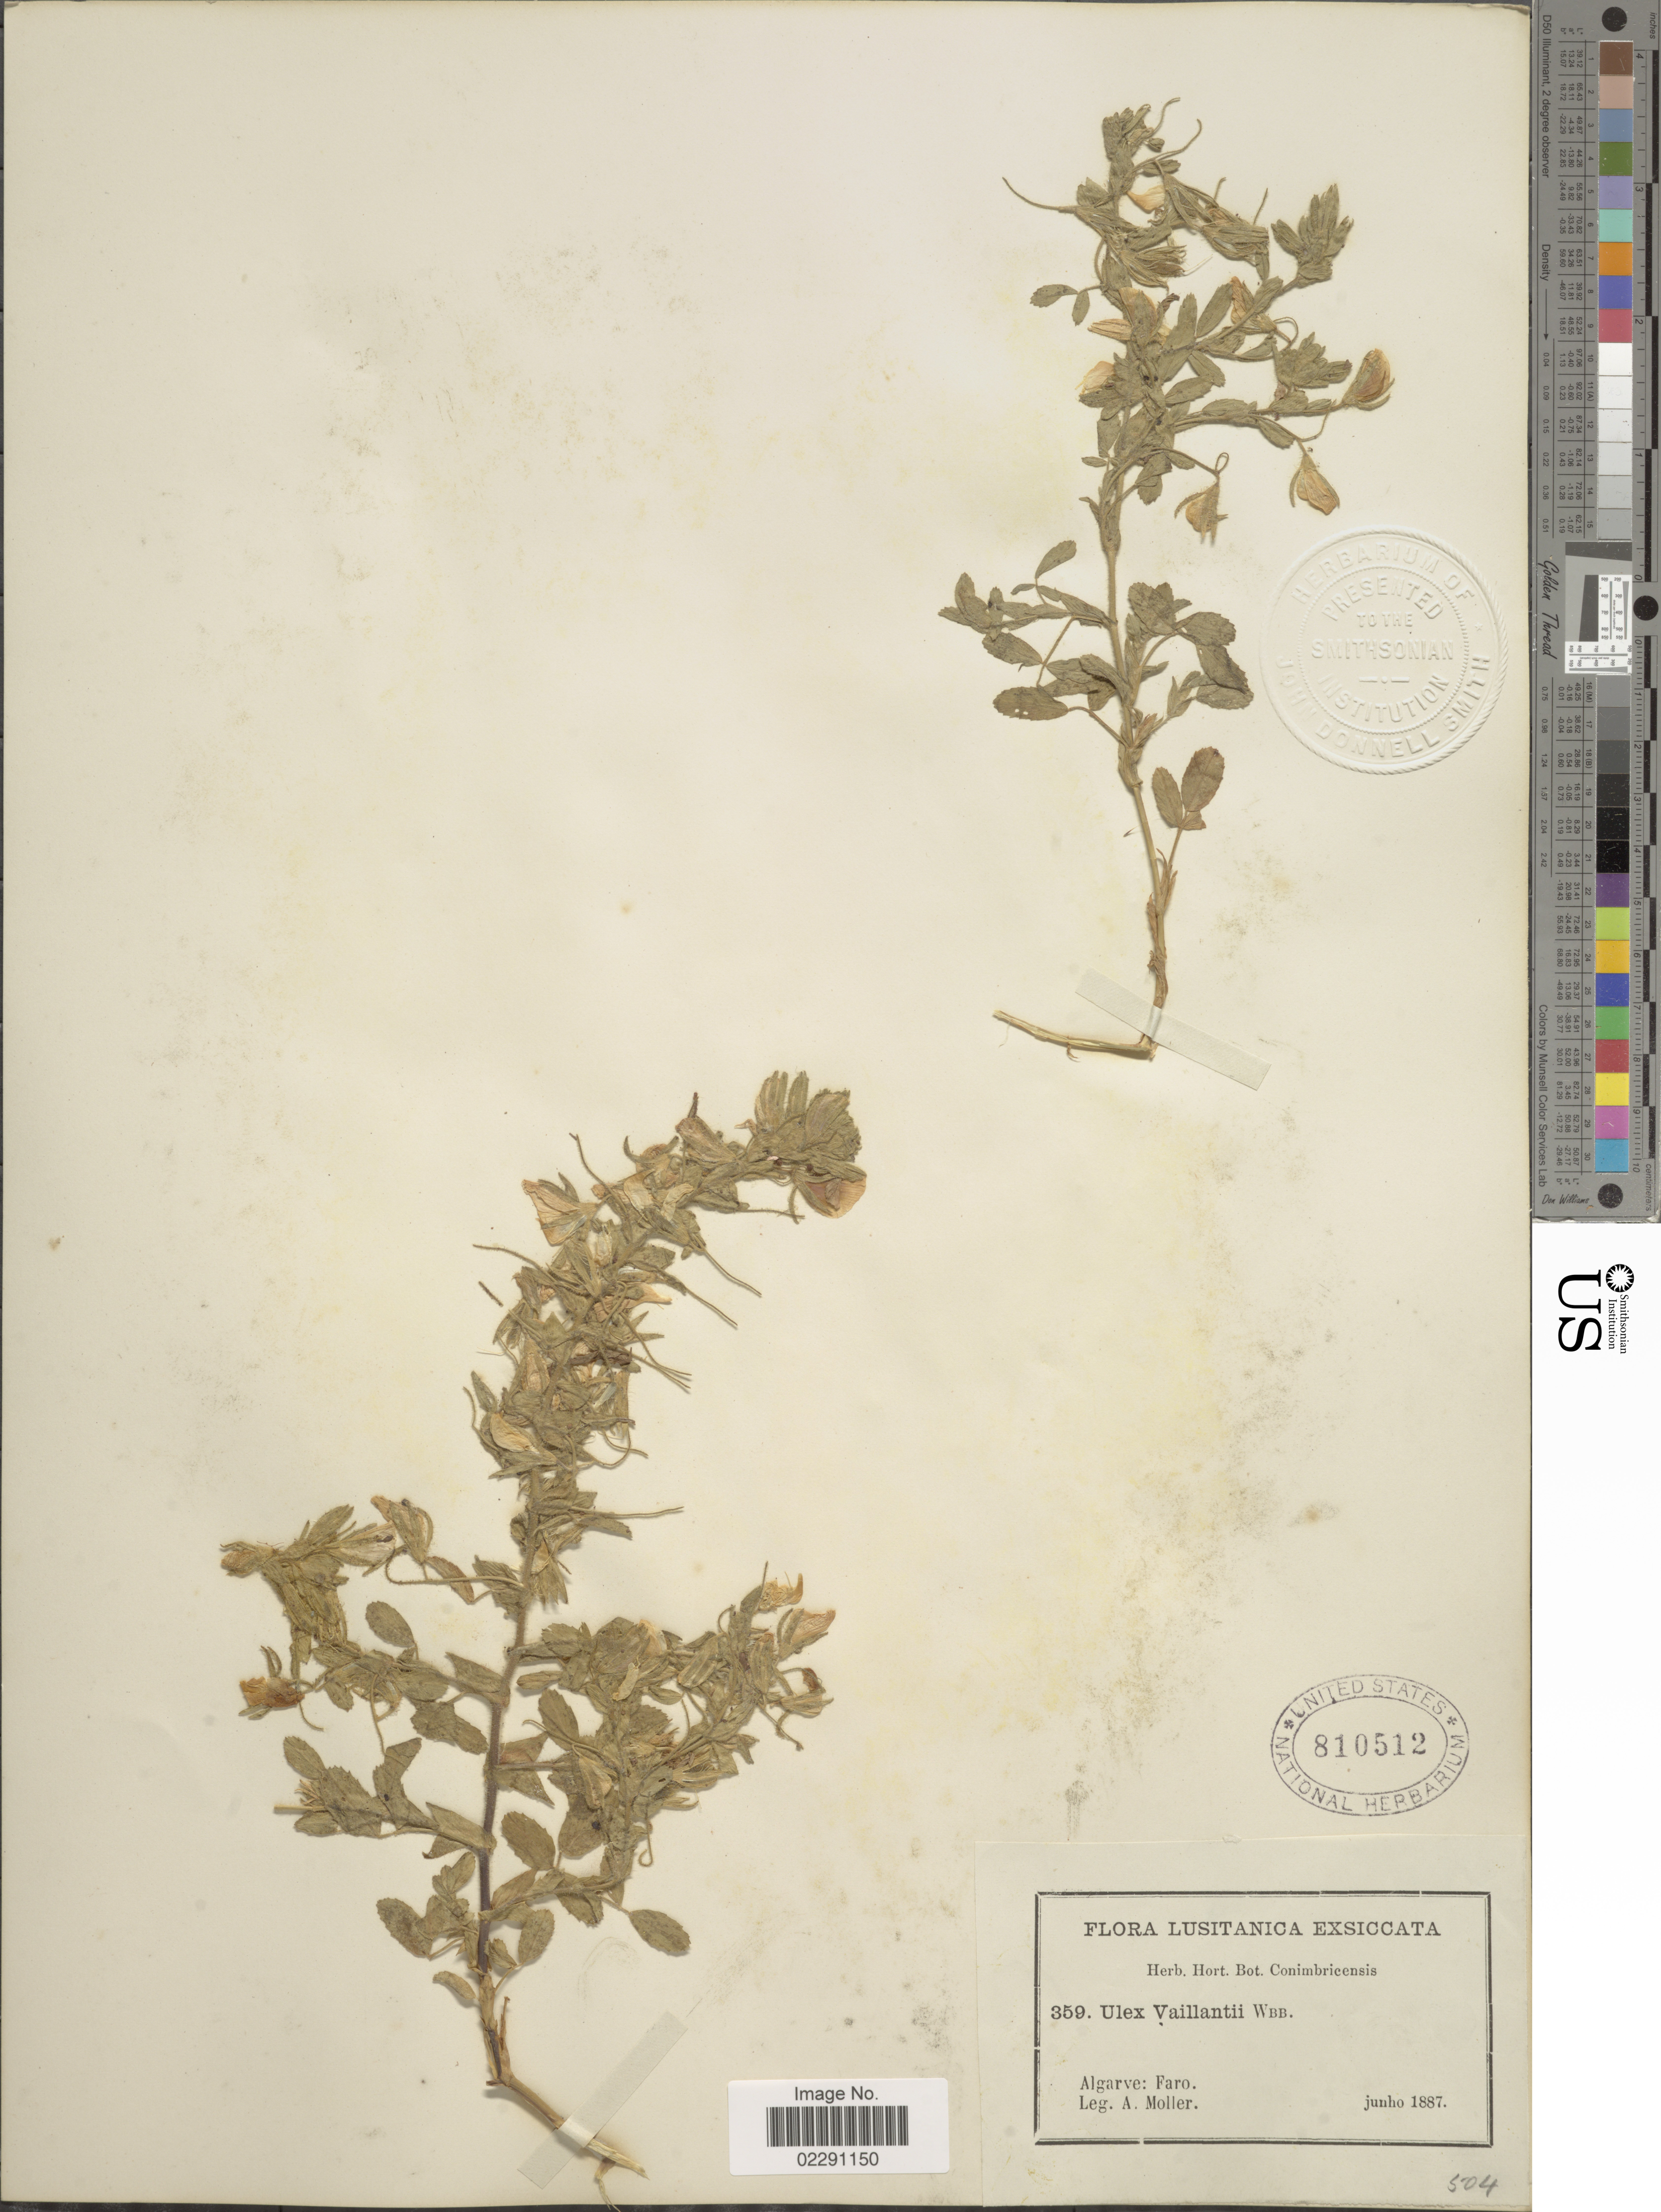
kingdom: Plantae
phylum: Tracheophyta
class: Magnoliopsida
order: Fabales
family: Fabaceae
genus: Ulex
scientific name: Ulex vaillantii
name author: (Webb) Nyman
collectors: A. Moller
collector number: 359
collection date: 1887-06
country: Portugal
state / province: Faro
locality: Lusitanica, Algarve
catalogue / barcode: US 810512